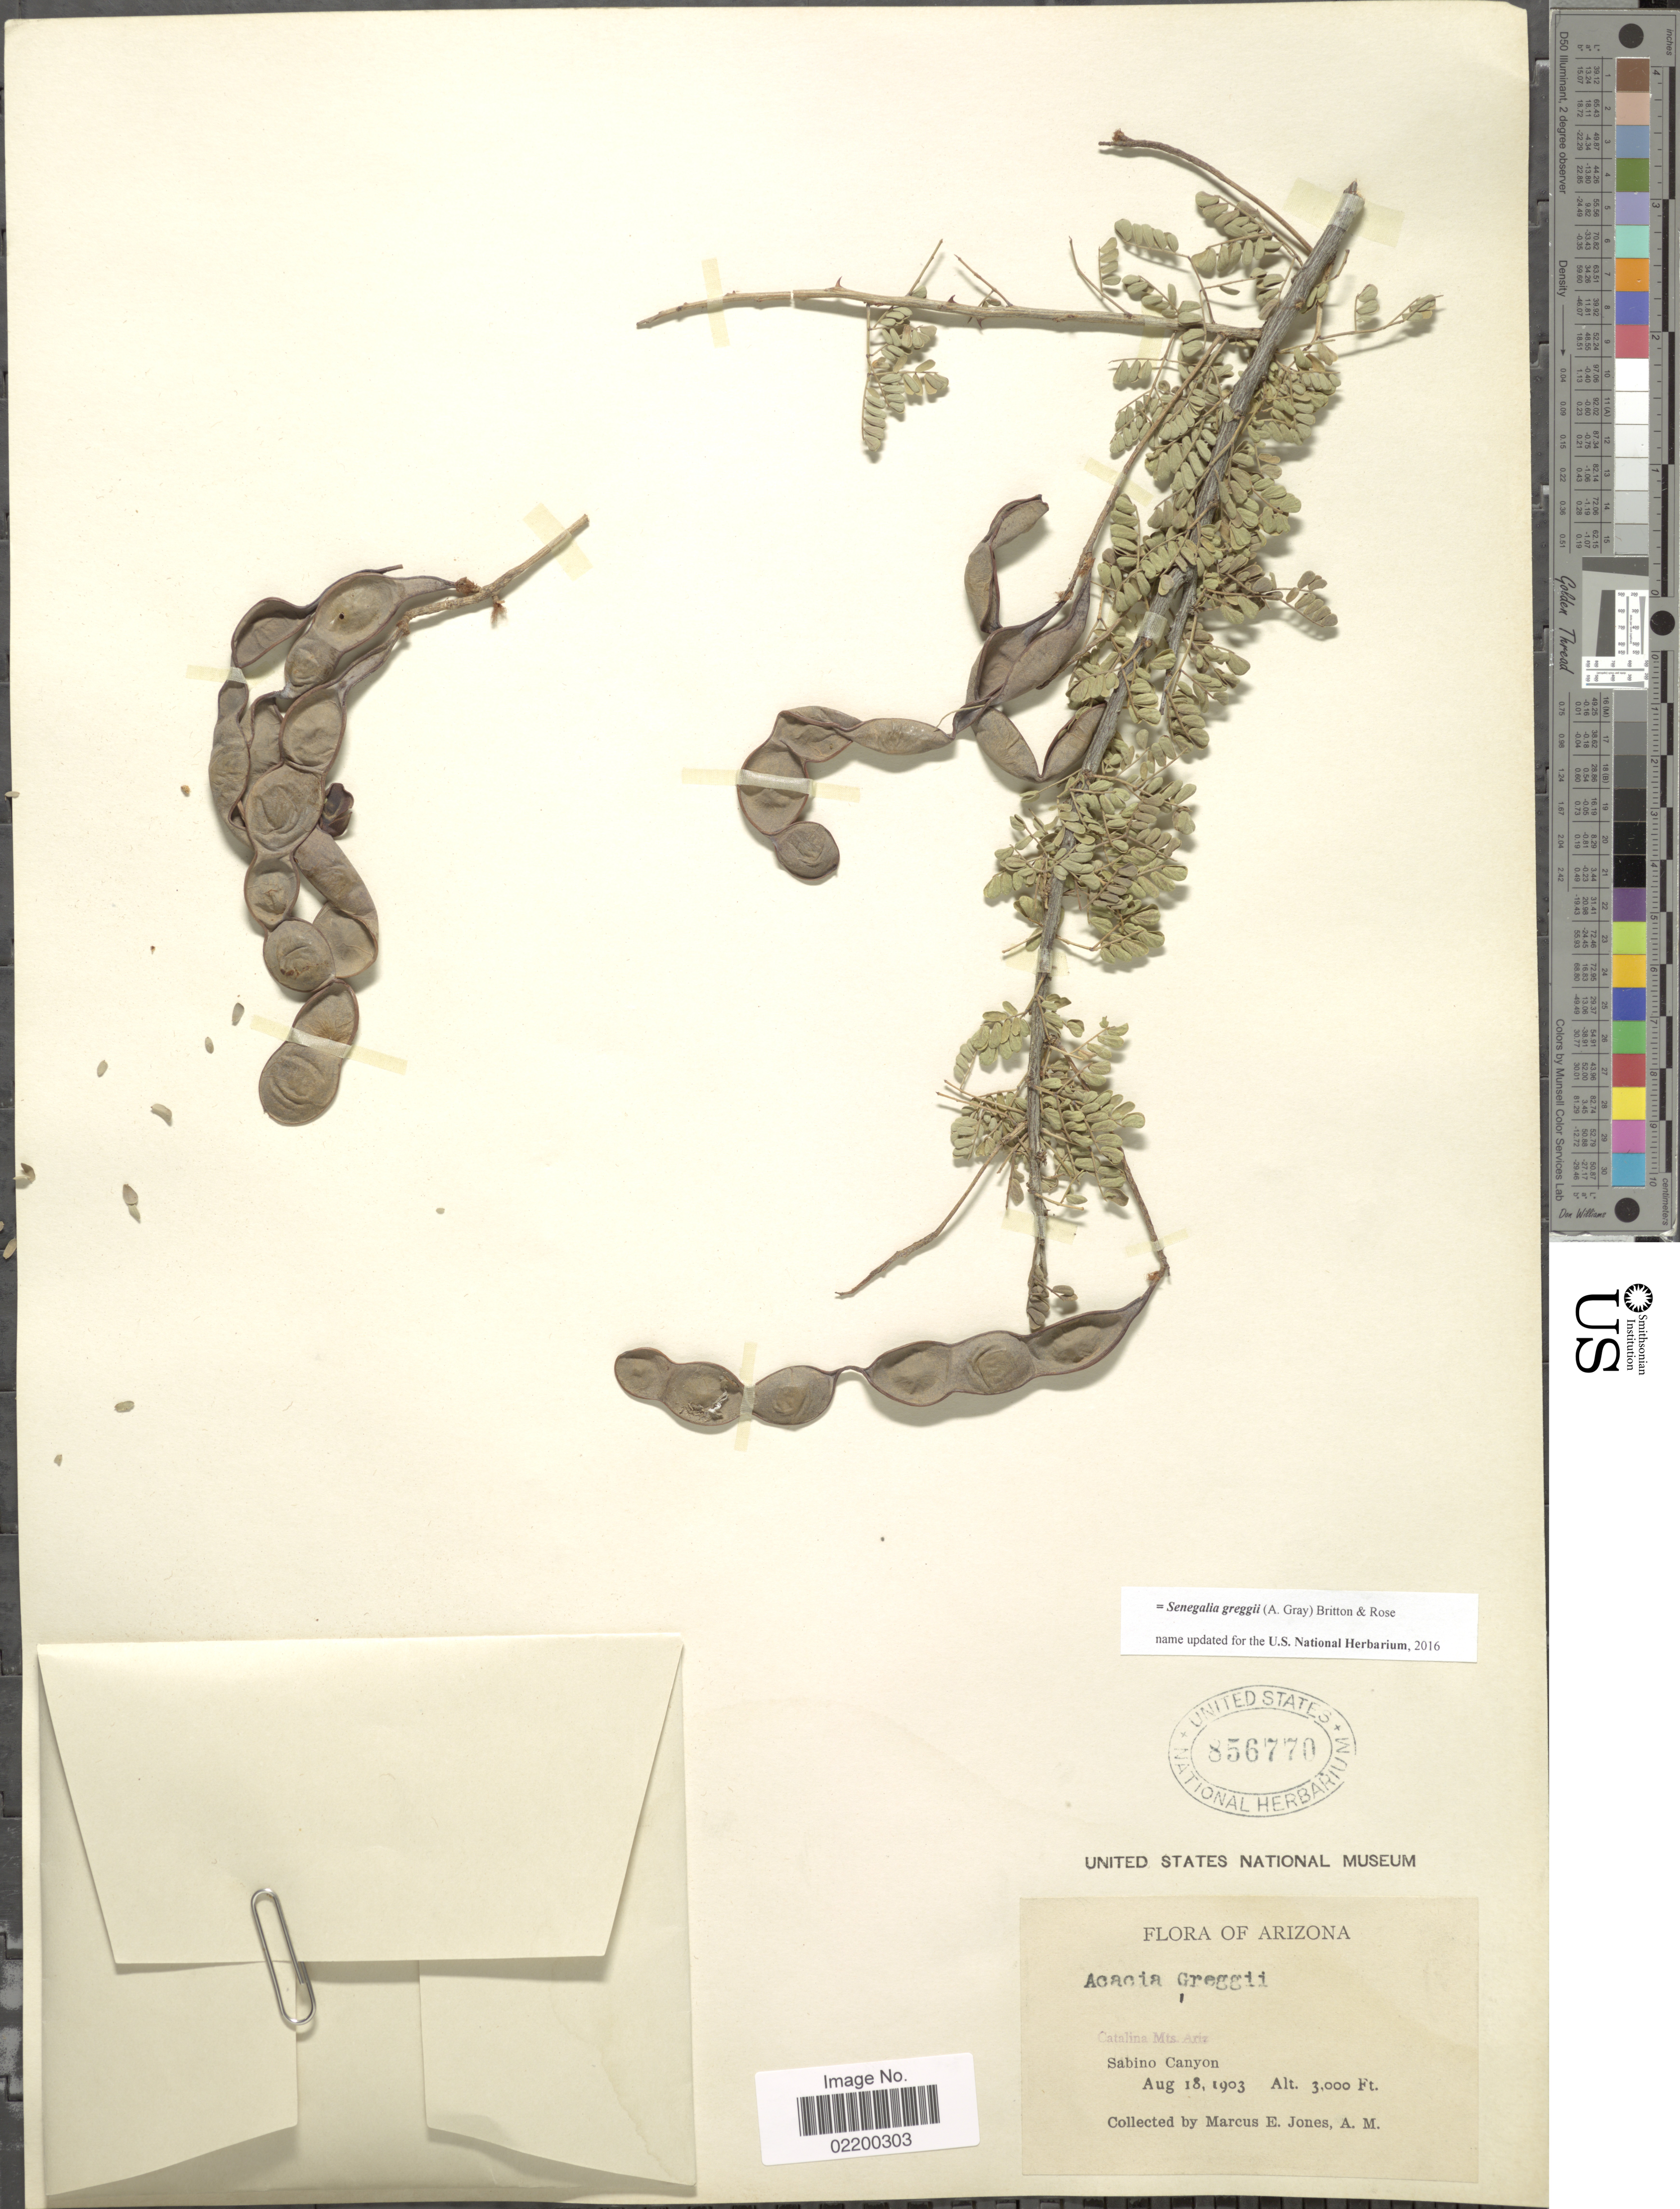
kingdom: Plantae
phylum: Tracheophyta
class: Magnoliopsida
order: Fabales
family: Fabaceae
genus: Senegalia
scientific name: Senegalia greggii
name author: (A. Gray) Britton & Rose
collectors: M. E. Jones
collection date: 1903-08-18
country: United States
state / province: Arizona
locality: Catalina Mts. Ariz, Sabino Canyon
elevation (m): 914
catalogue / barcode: US 856770